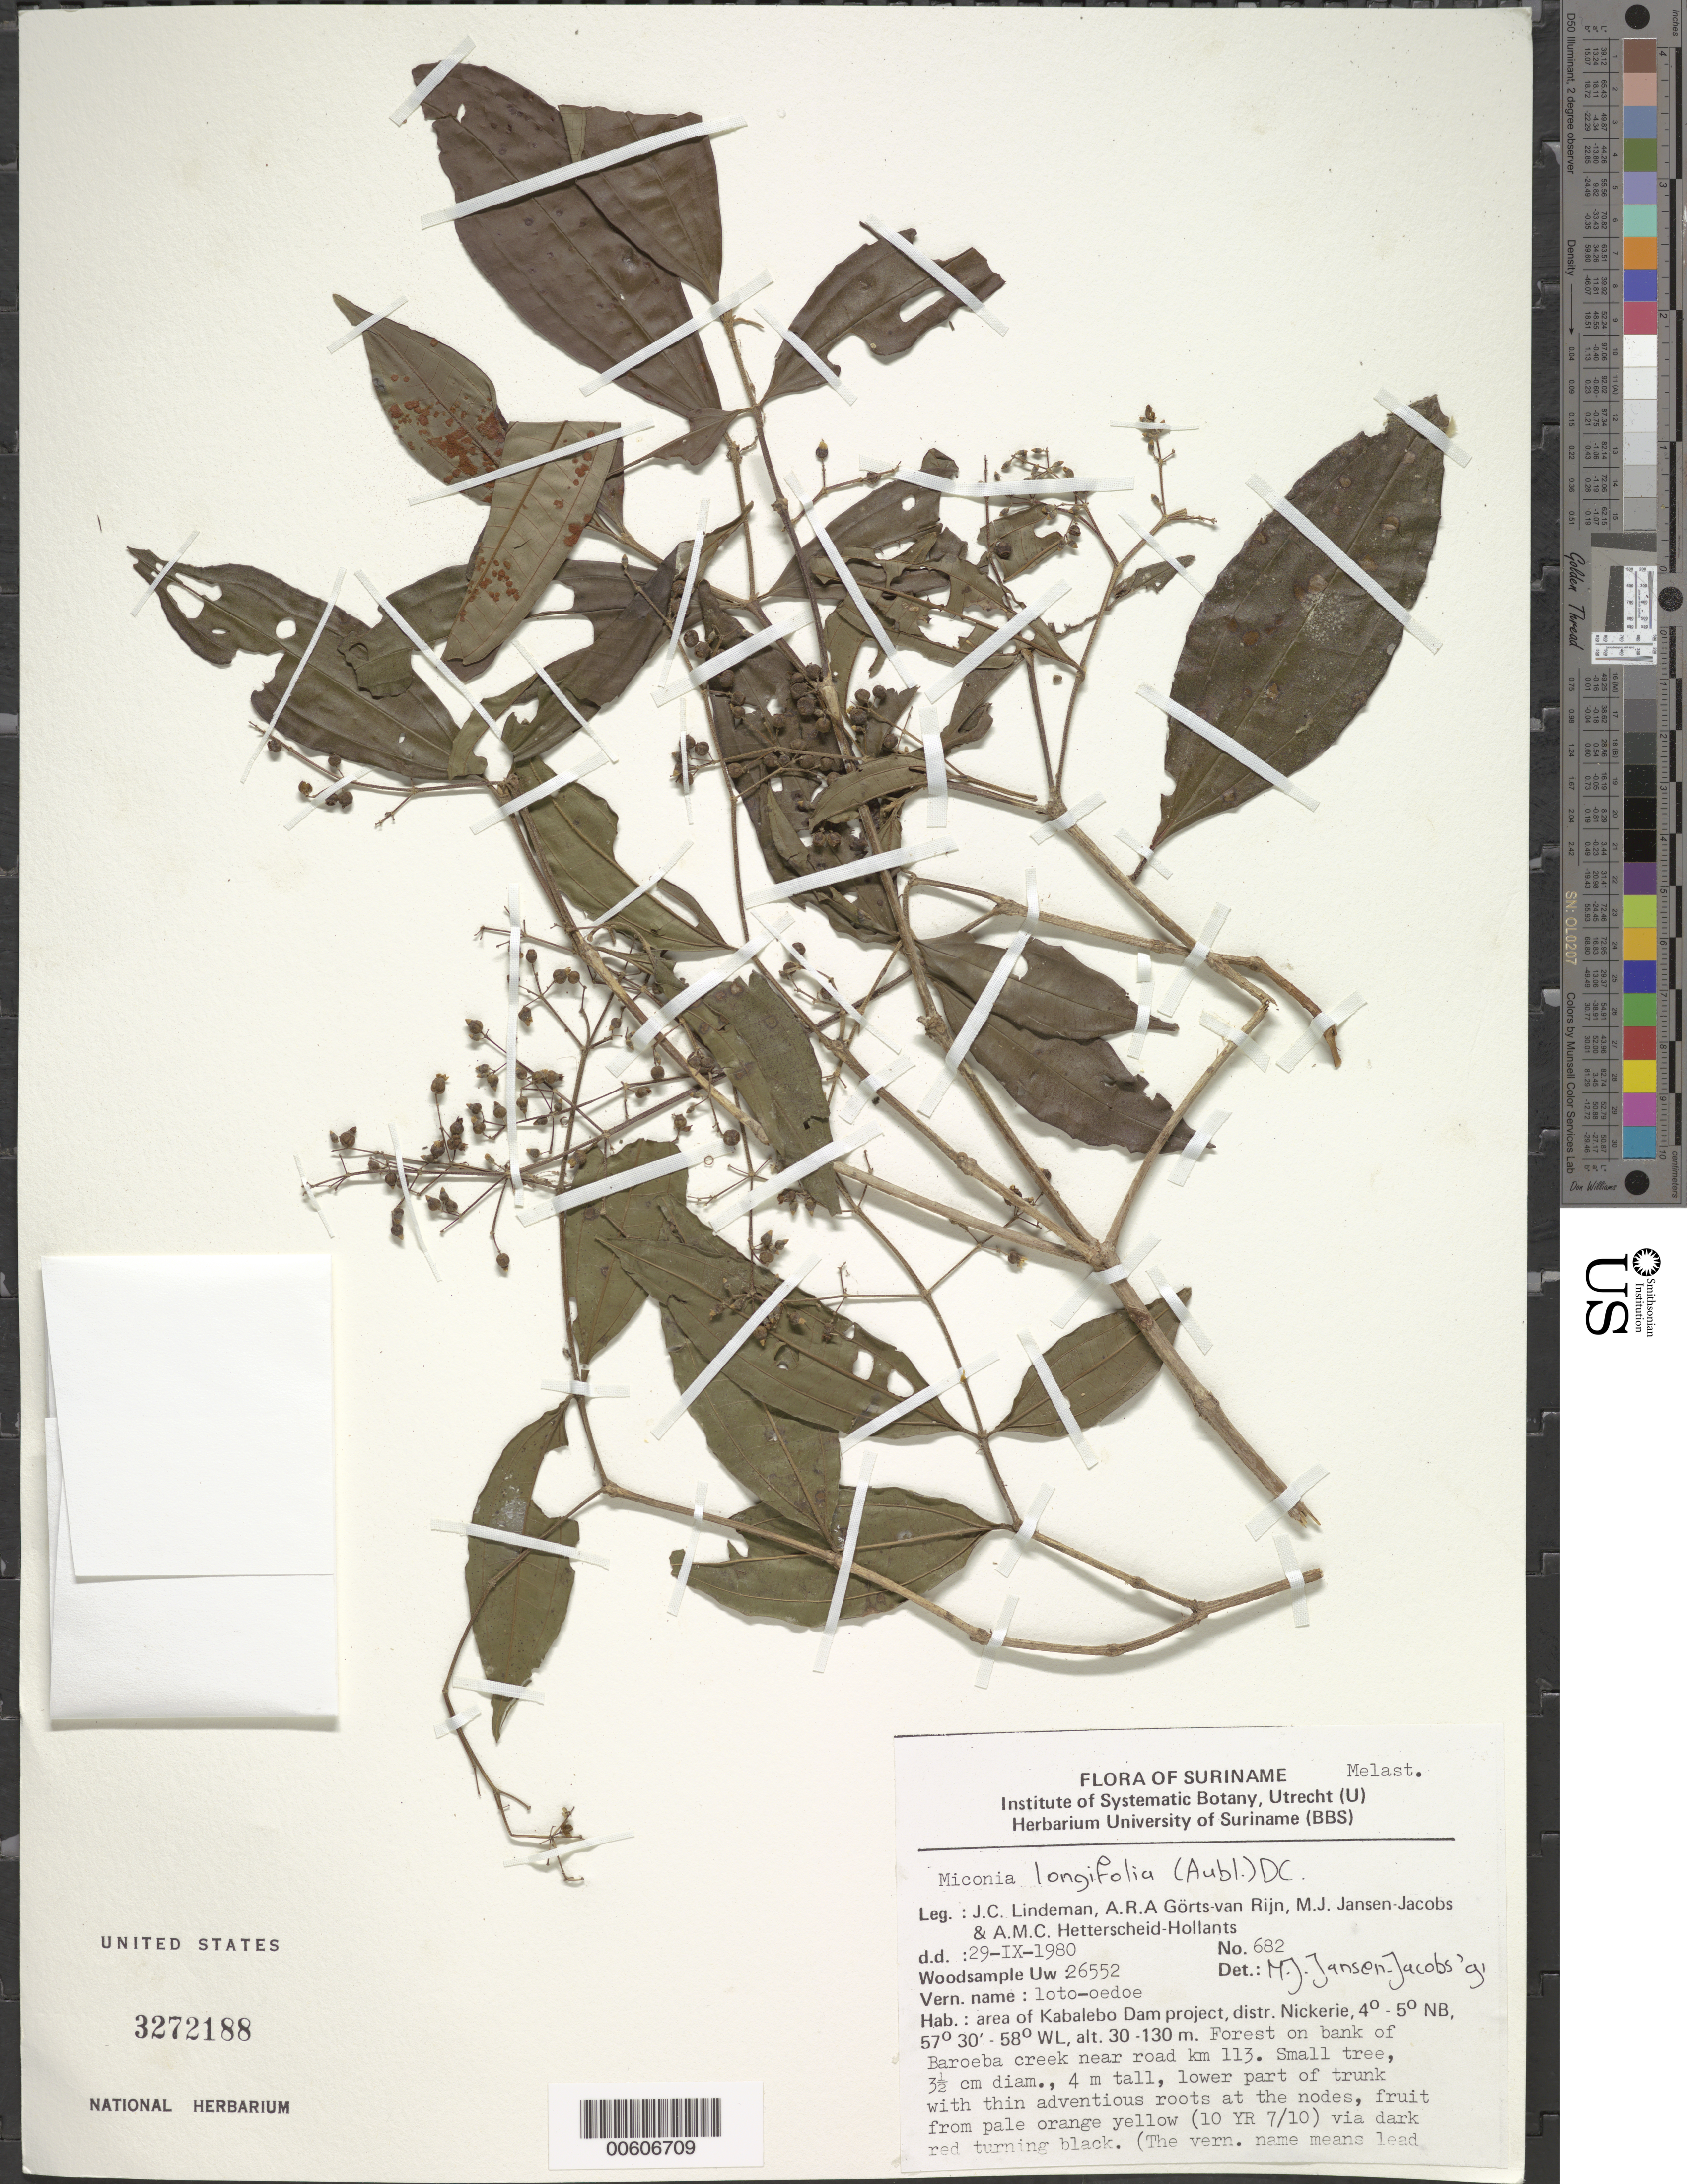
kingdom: Plantae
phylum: Tracheophyta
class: Magnoliopsida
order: Myrtales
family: Melastomataceae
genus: Miconia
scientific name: Miconia longifolia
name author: (Aubl.) DC.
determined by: Jansen-Jacobs, M. J., (U), Nationaal Herbarium Nederland, Utrecht University branch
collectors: J. C. Lindeman, A. .R. A. Görts-van Rijn, M. J. Jansen-Jacobs & A. Hetterscheid-Hollants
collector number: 80 682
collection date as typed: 29-Sep-80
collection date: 1980-09-29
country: Suriname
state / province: Nickerie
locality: Kabalebo Dam project area, Baroeba creek near road km 113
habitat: Forest on bank of creek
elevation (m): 30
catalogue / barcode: US 3272188